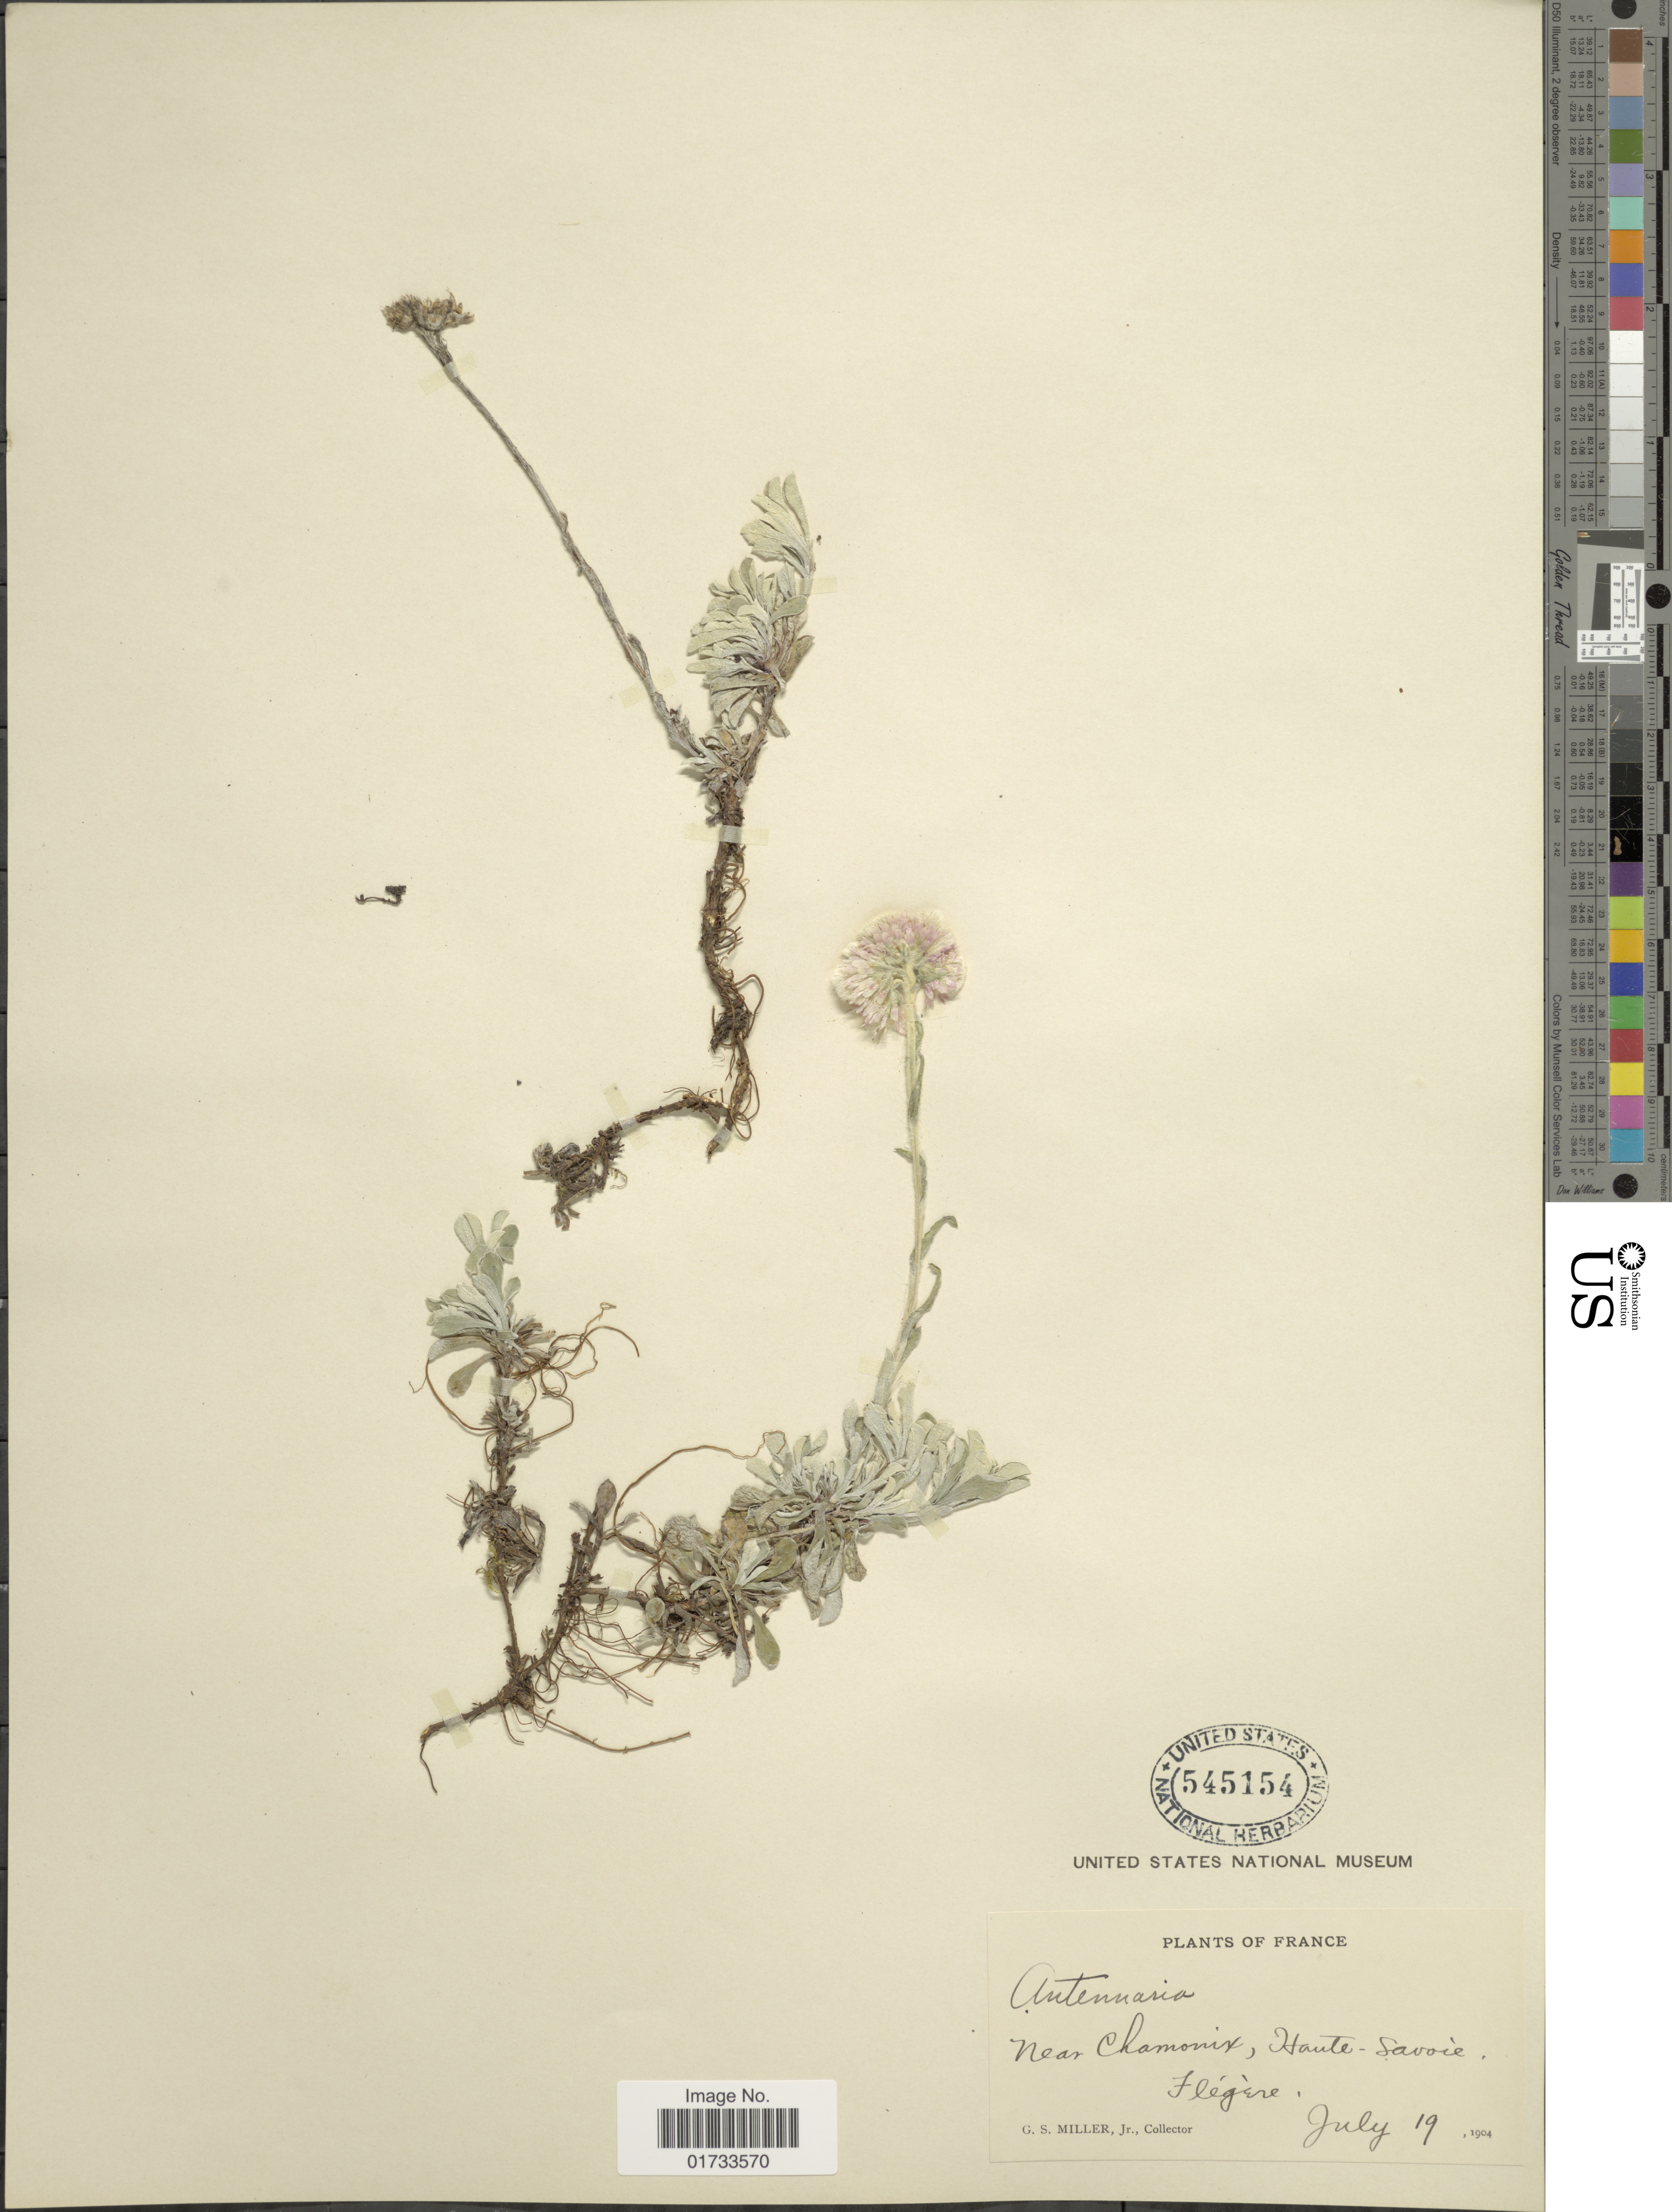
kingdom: Plantae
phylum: Tracheophyta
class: Magnoliopsida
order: Asterales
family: Asteraceae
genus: Antennaria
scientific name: Antennaria dioica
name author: (L.) Gaertn.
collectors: G. S. Miller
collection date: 1904-07-19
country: France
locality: Near Chamonix, Haute- Savoie, Flégére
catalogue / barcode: US 545154